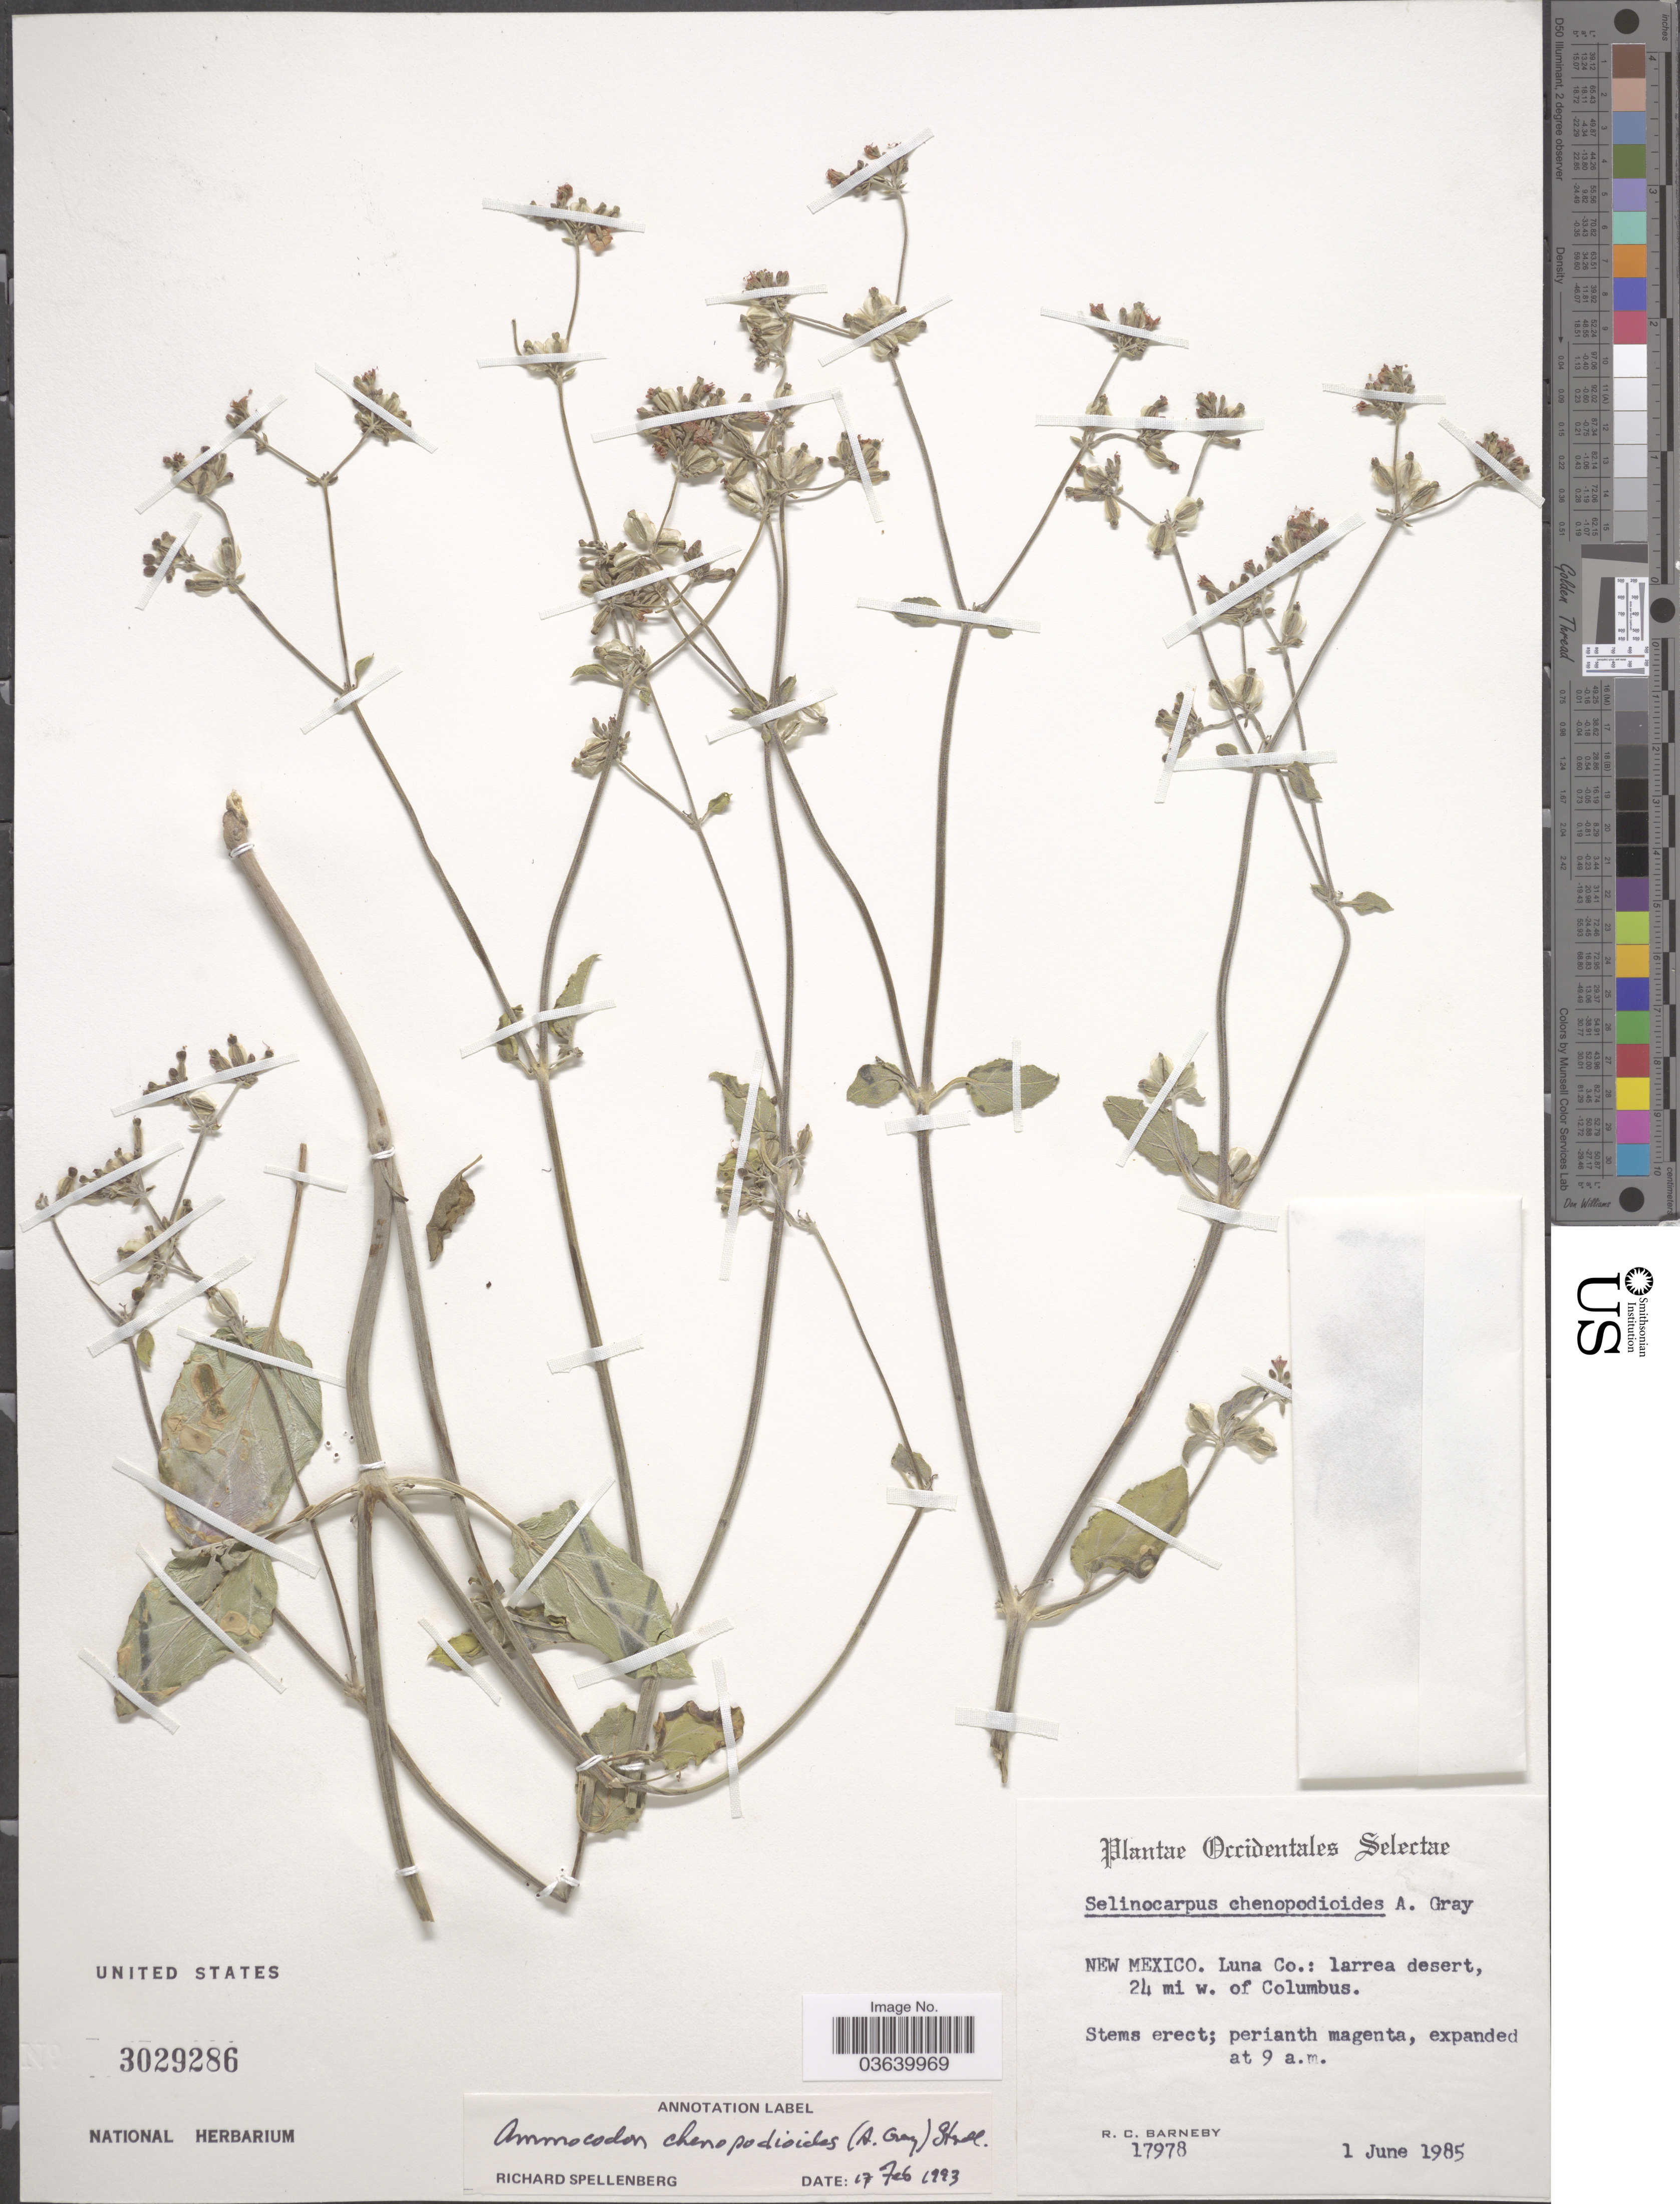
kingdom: Plantae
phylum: Tracheophyta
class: Magnoliopsida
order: Caryophyllales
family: Nyctaginaceae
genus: Acleisanthes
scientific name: Acleisanthes chenopodioides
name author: (A. Gray) R.A. Levin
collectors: R. C. Barneby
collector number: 17978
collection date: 1985-06-01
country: United States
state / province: New Mexico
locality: Luna Co.: larrea desert, 24 mi w. of Columbus.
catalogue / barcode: US 3029286